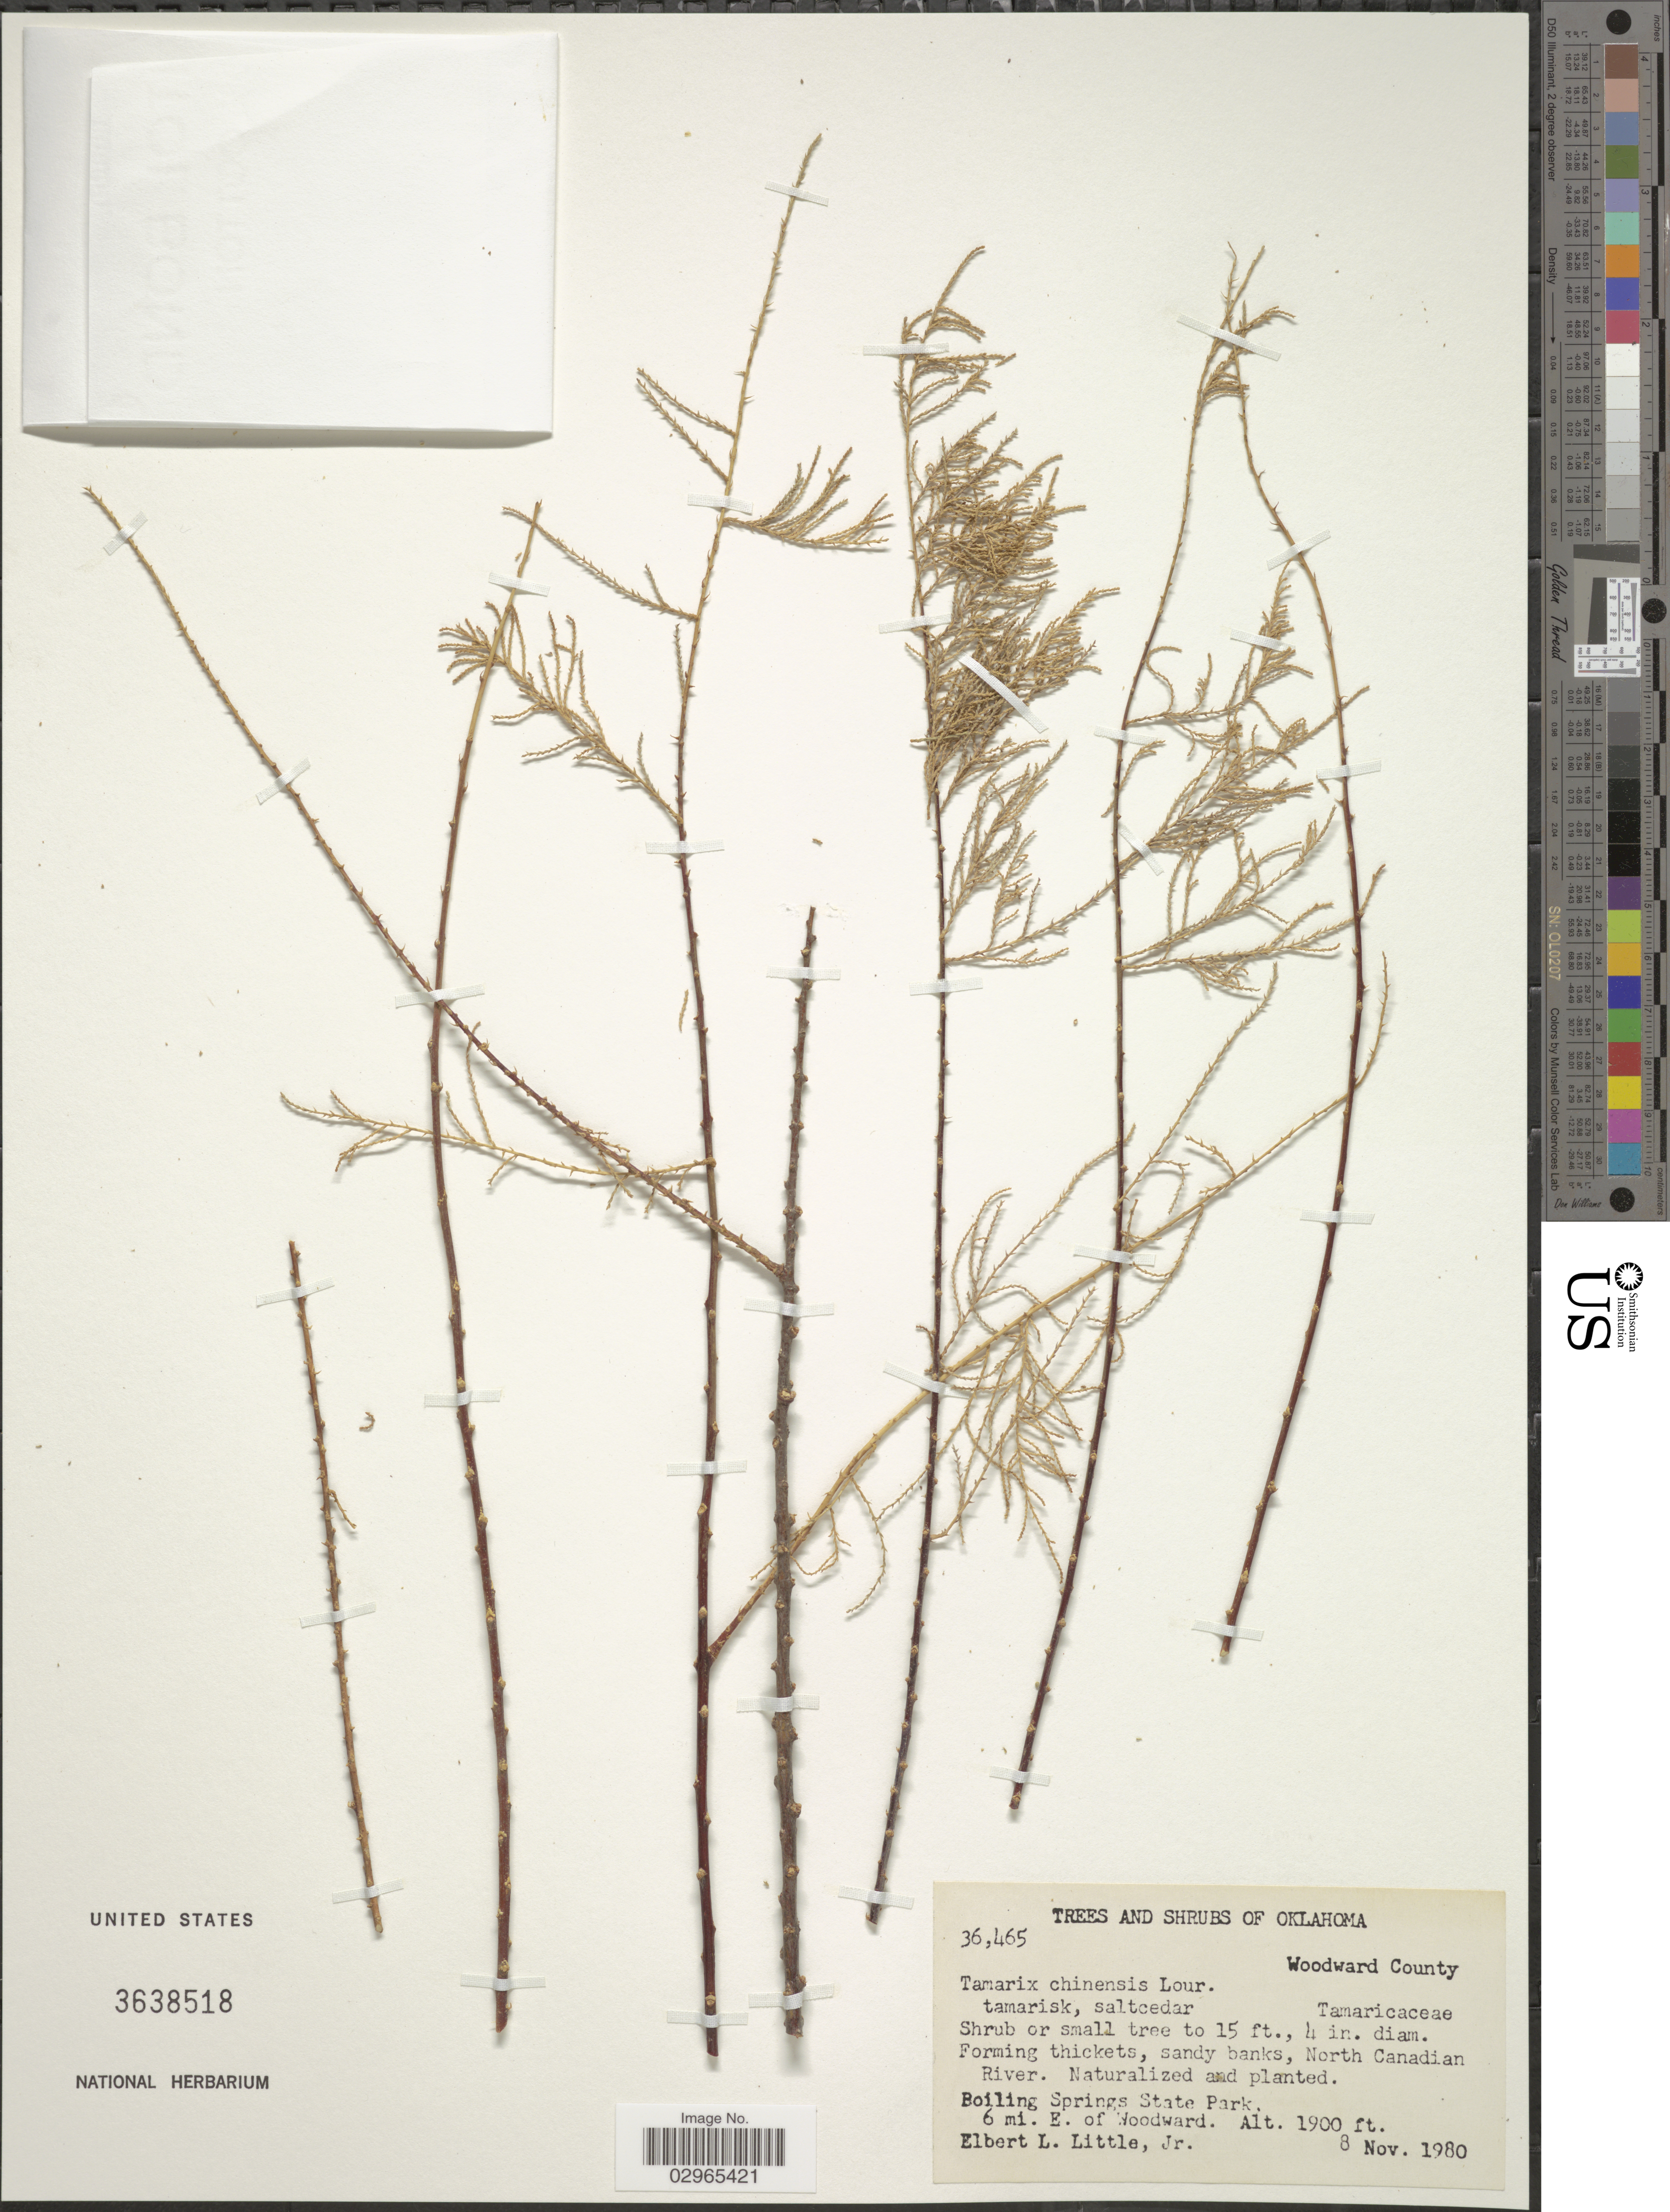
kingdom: Plantae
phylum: Tracheophyta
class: Magnoliopsida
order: Caryophyllales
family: Tamaricaceae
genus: Tamarix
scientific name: Tamarix chinensis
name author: Lour.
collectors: E. L. Little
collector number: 36465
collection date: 1980-11-08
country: United States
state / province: Oklahoma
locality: Woodward County. North Canadian River. Boiling Springs State Park. 6 mi. E. of Woodward.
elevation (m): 579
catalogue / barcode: US 3638518